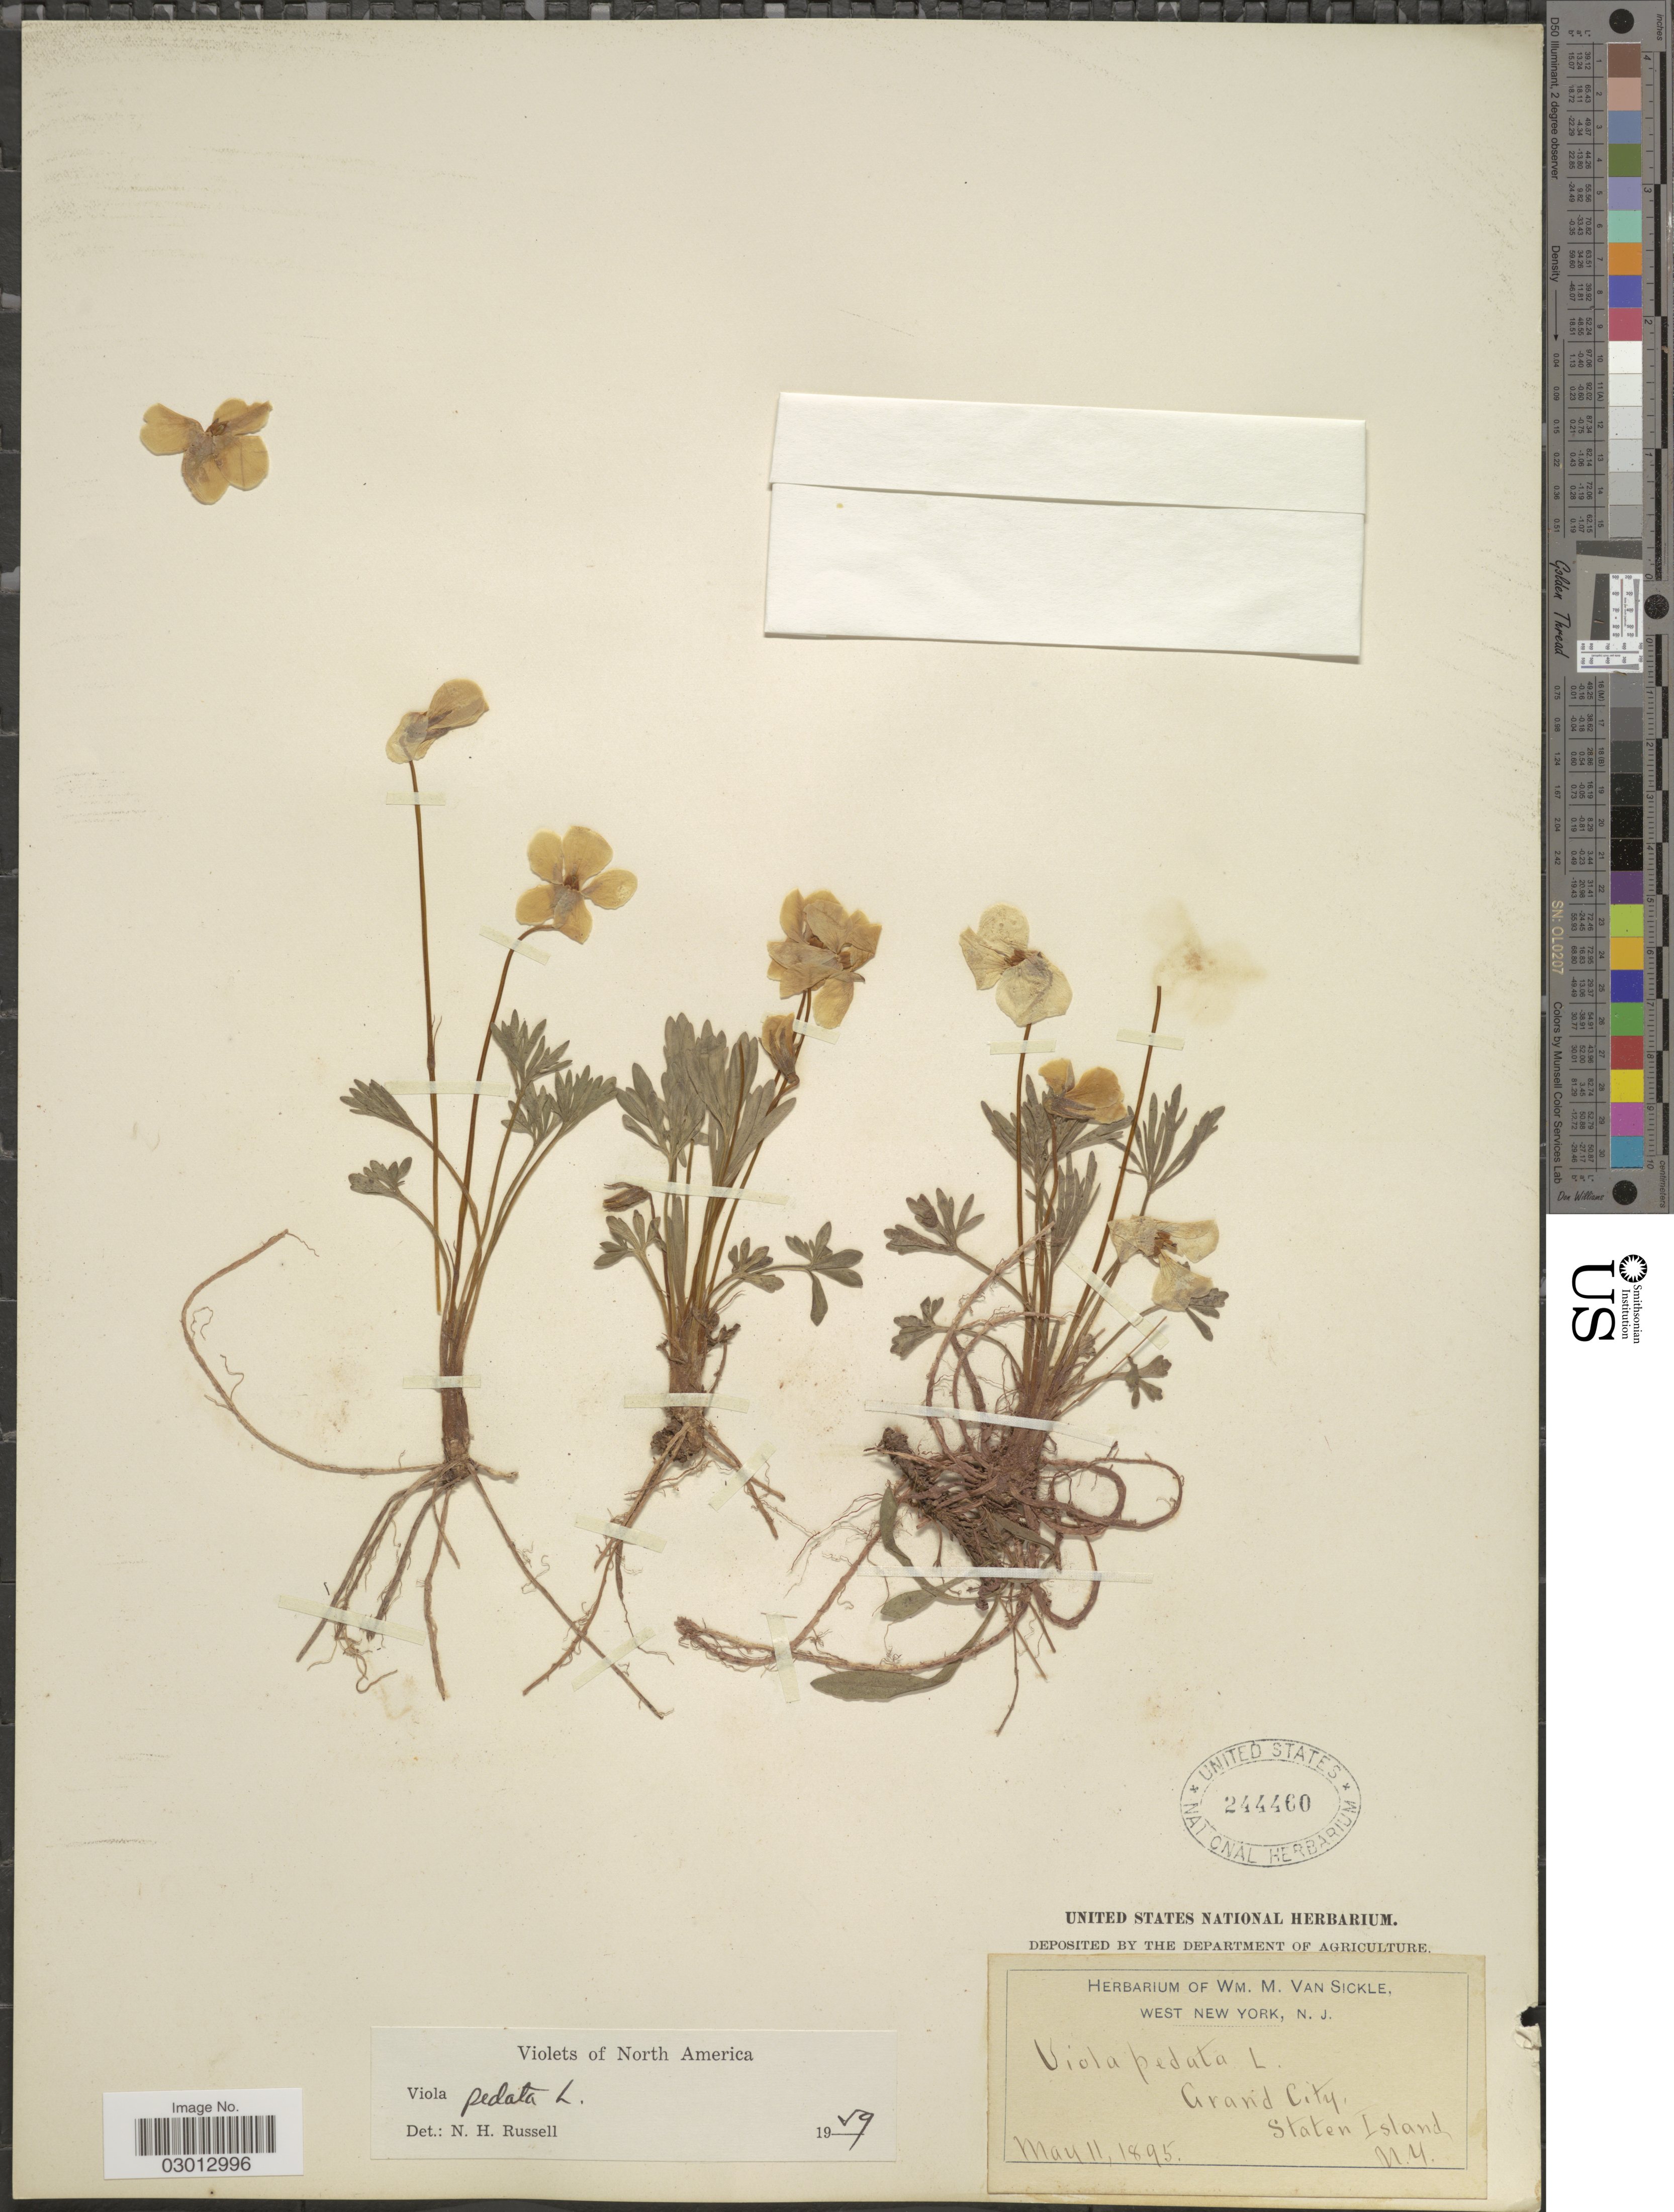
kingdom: Plantae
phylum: Tracheophyta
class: Magnoliopsida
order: Malpighiales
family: Violaceae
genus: Viola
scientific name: Viola pedata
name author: L.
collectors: ex herb. Wm. M. Van Sickle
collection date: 1895-05-11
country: United States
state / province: New York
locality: Grand City, Staten Island, N. Y.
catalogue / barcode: US 244460